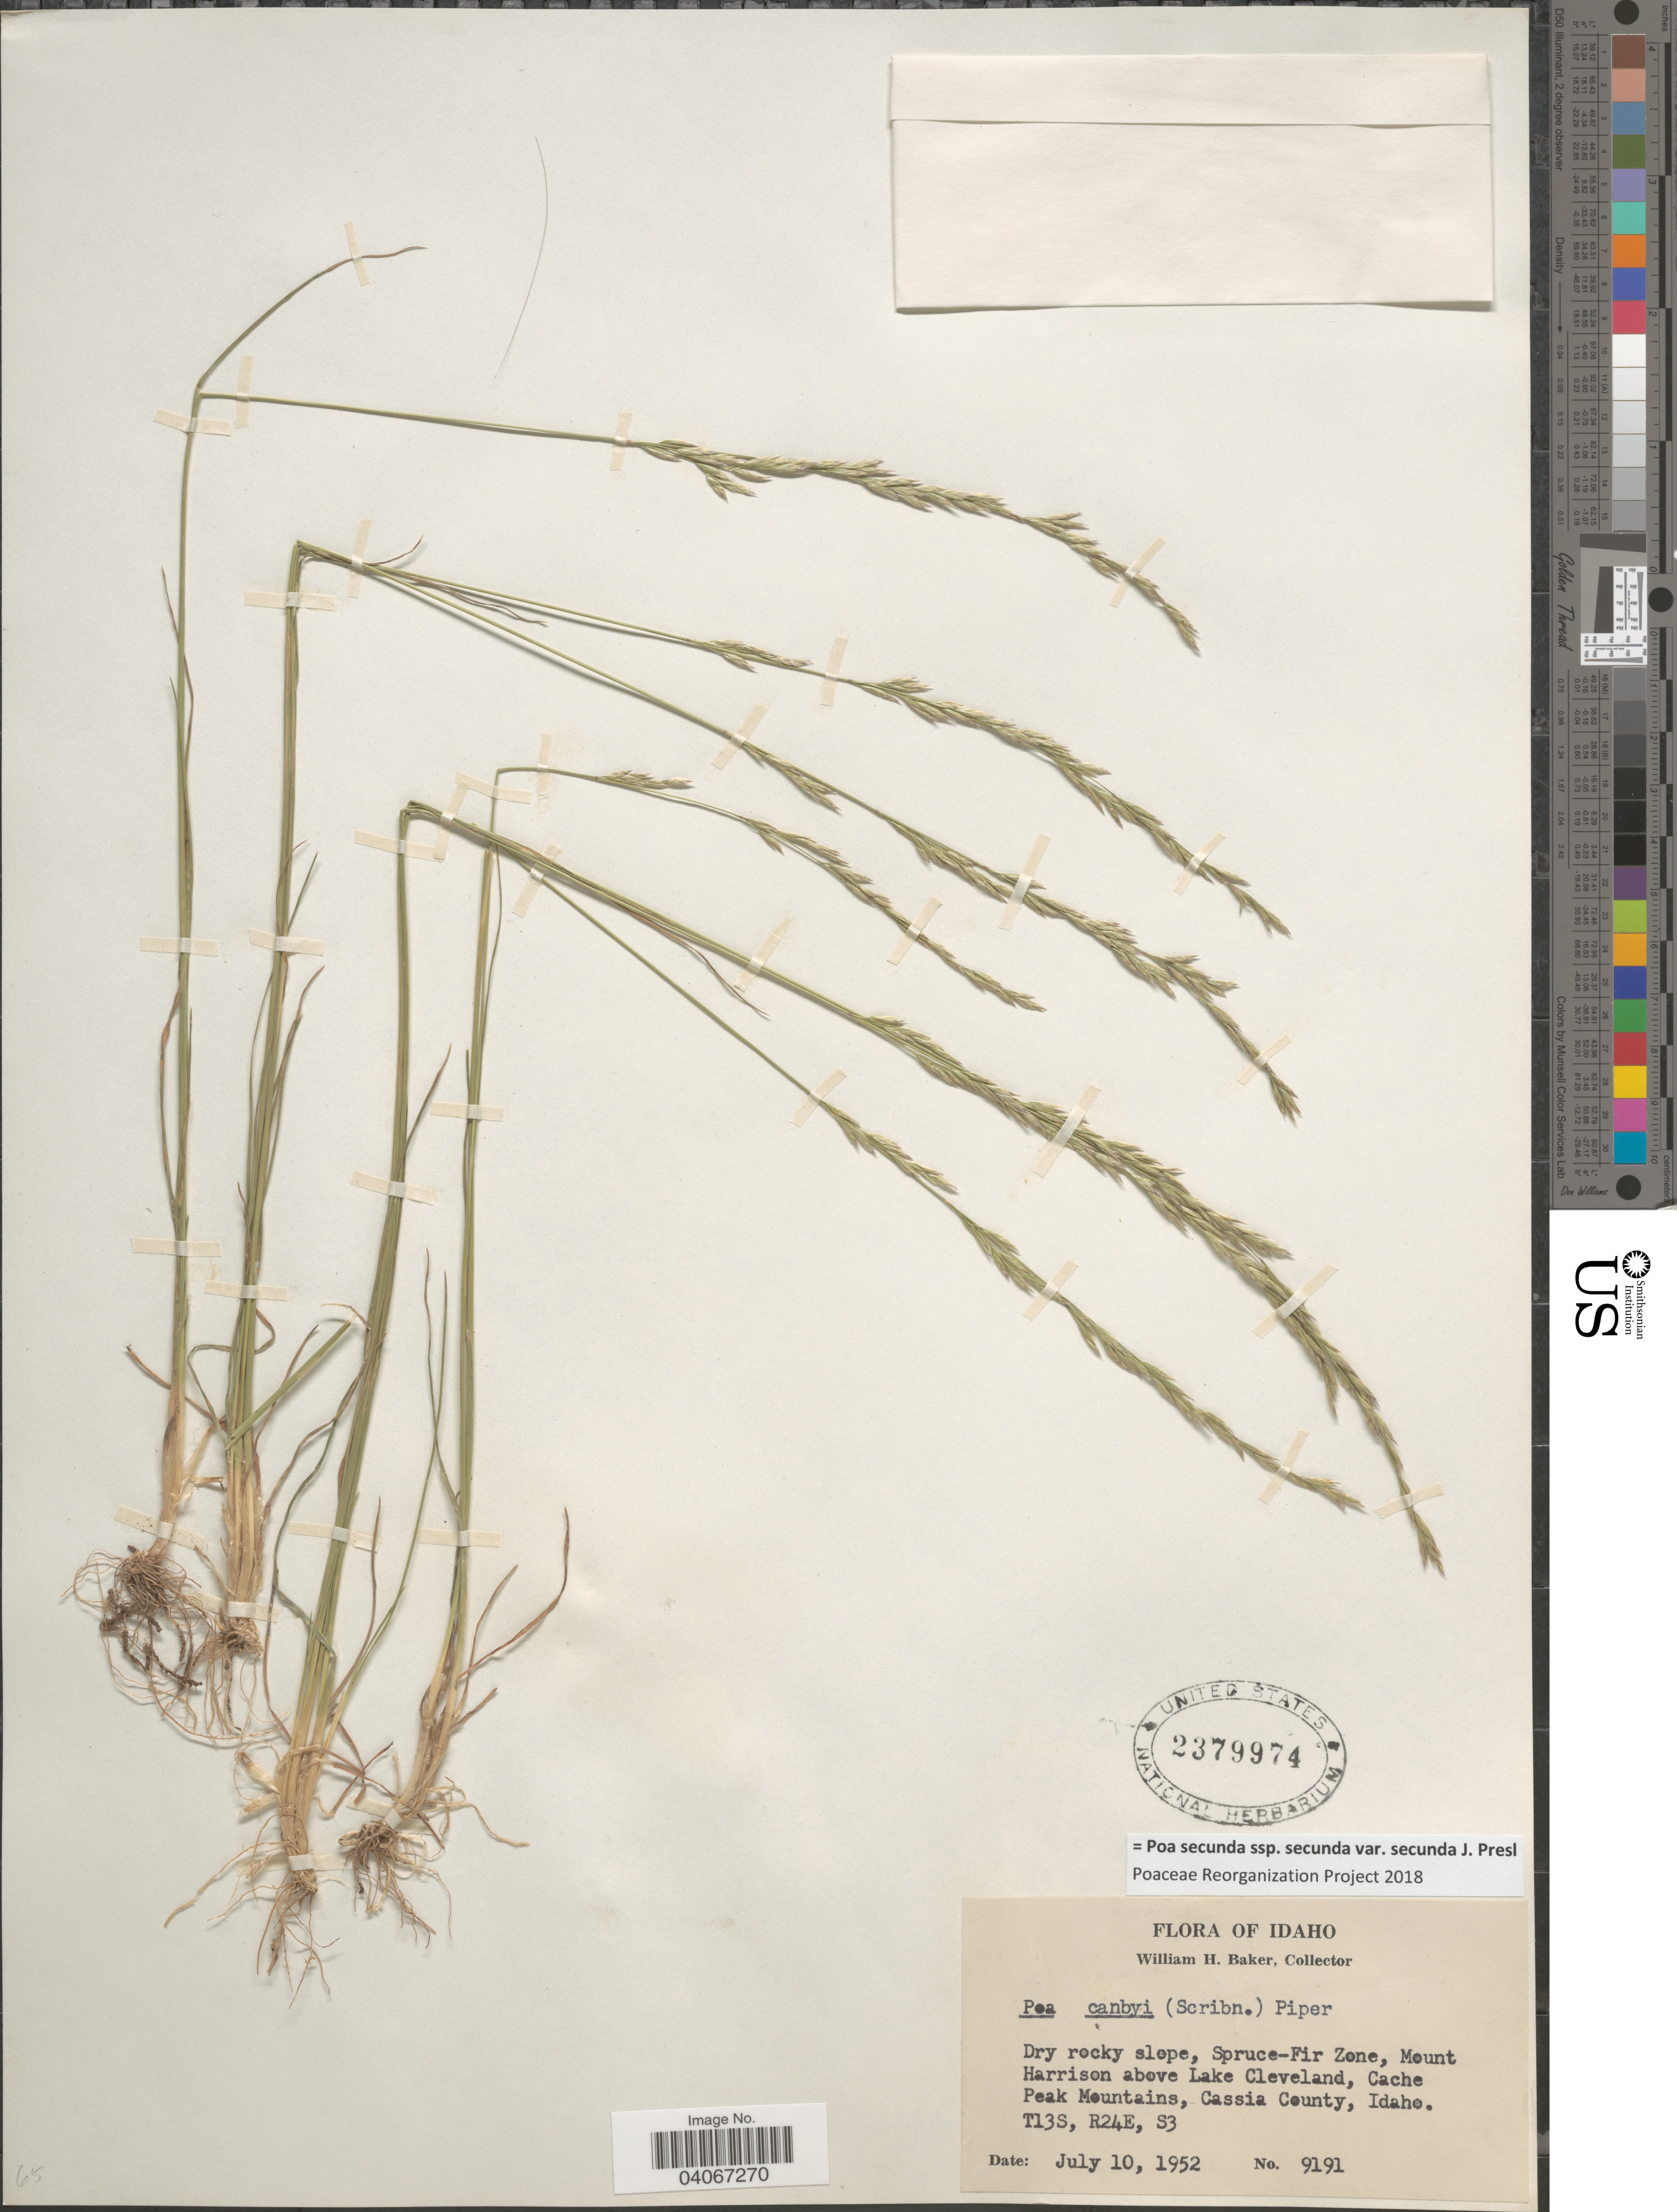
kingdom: Plantae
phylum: Tracheophyta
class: Liliopsida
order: Poales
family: Poaceae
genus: Poa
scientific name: Poa secunda subsp. secunda var. secunda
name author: J. Presl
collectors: W. H. Baker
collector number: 9191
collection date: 1952-07-10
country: United States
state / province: Idaho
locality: Dry rocky slope, Spruce-Fir Zone, Mount Harrison above Lake Cleveland, Cache Peak Mountains, Cassia County, T13S, R24E, S3.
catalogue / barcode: US 2379974